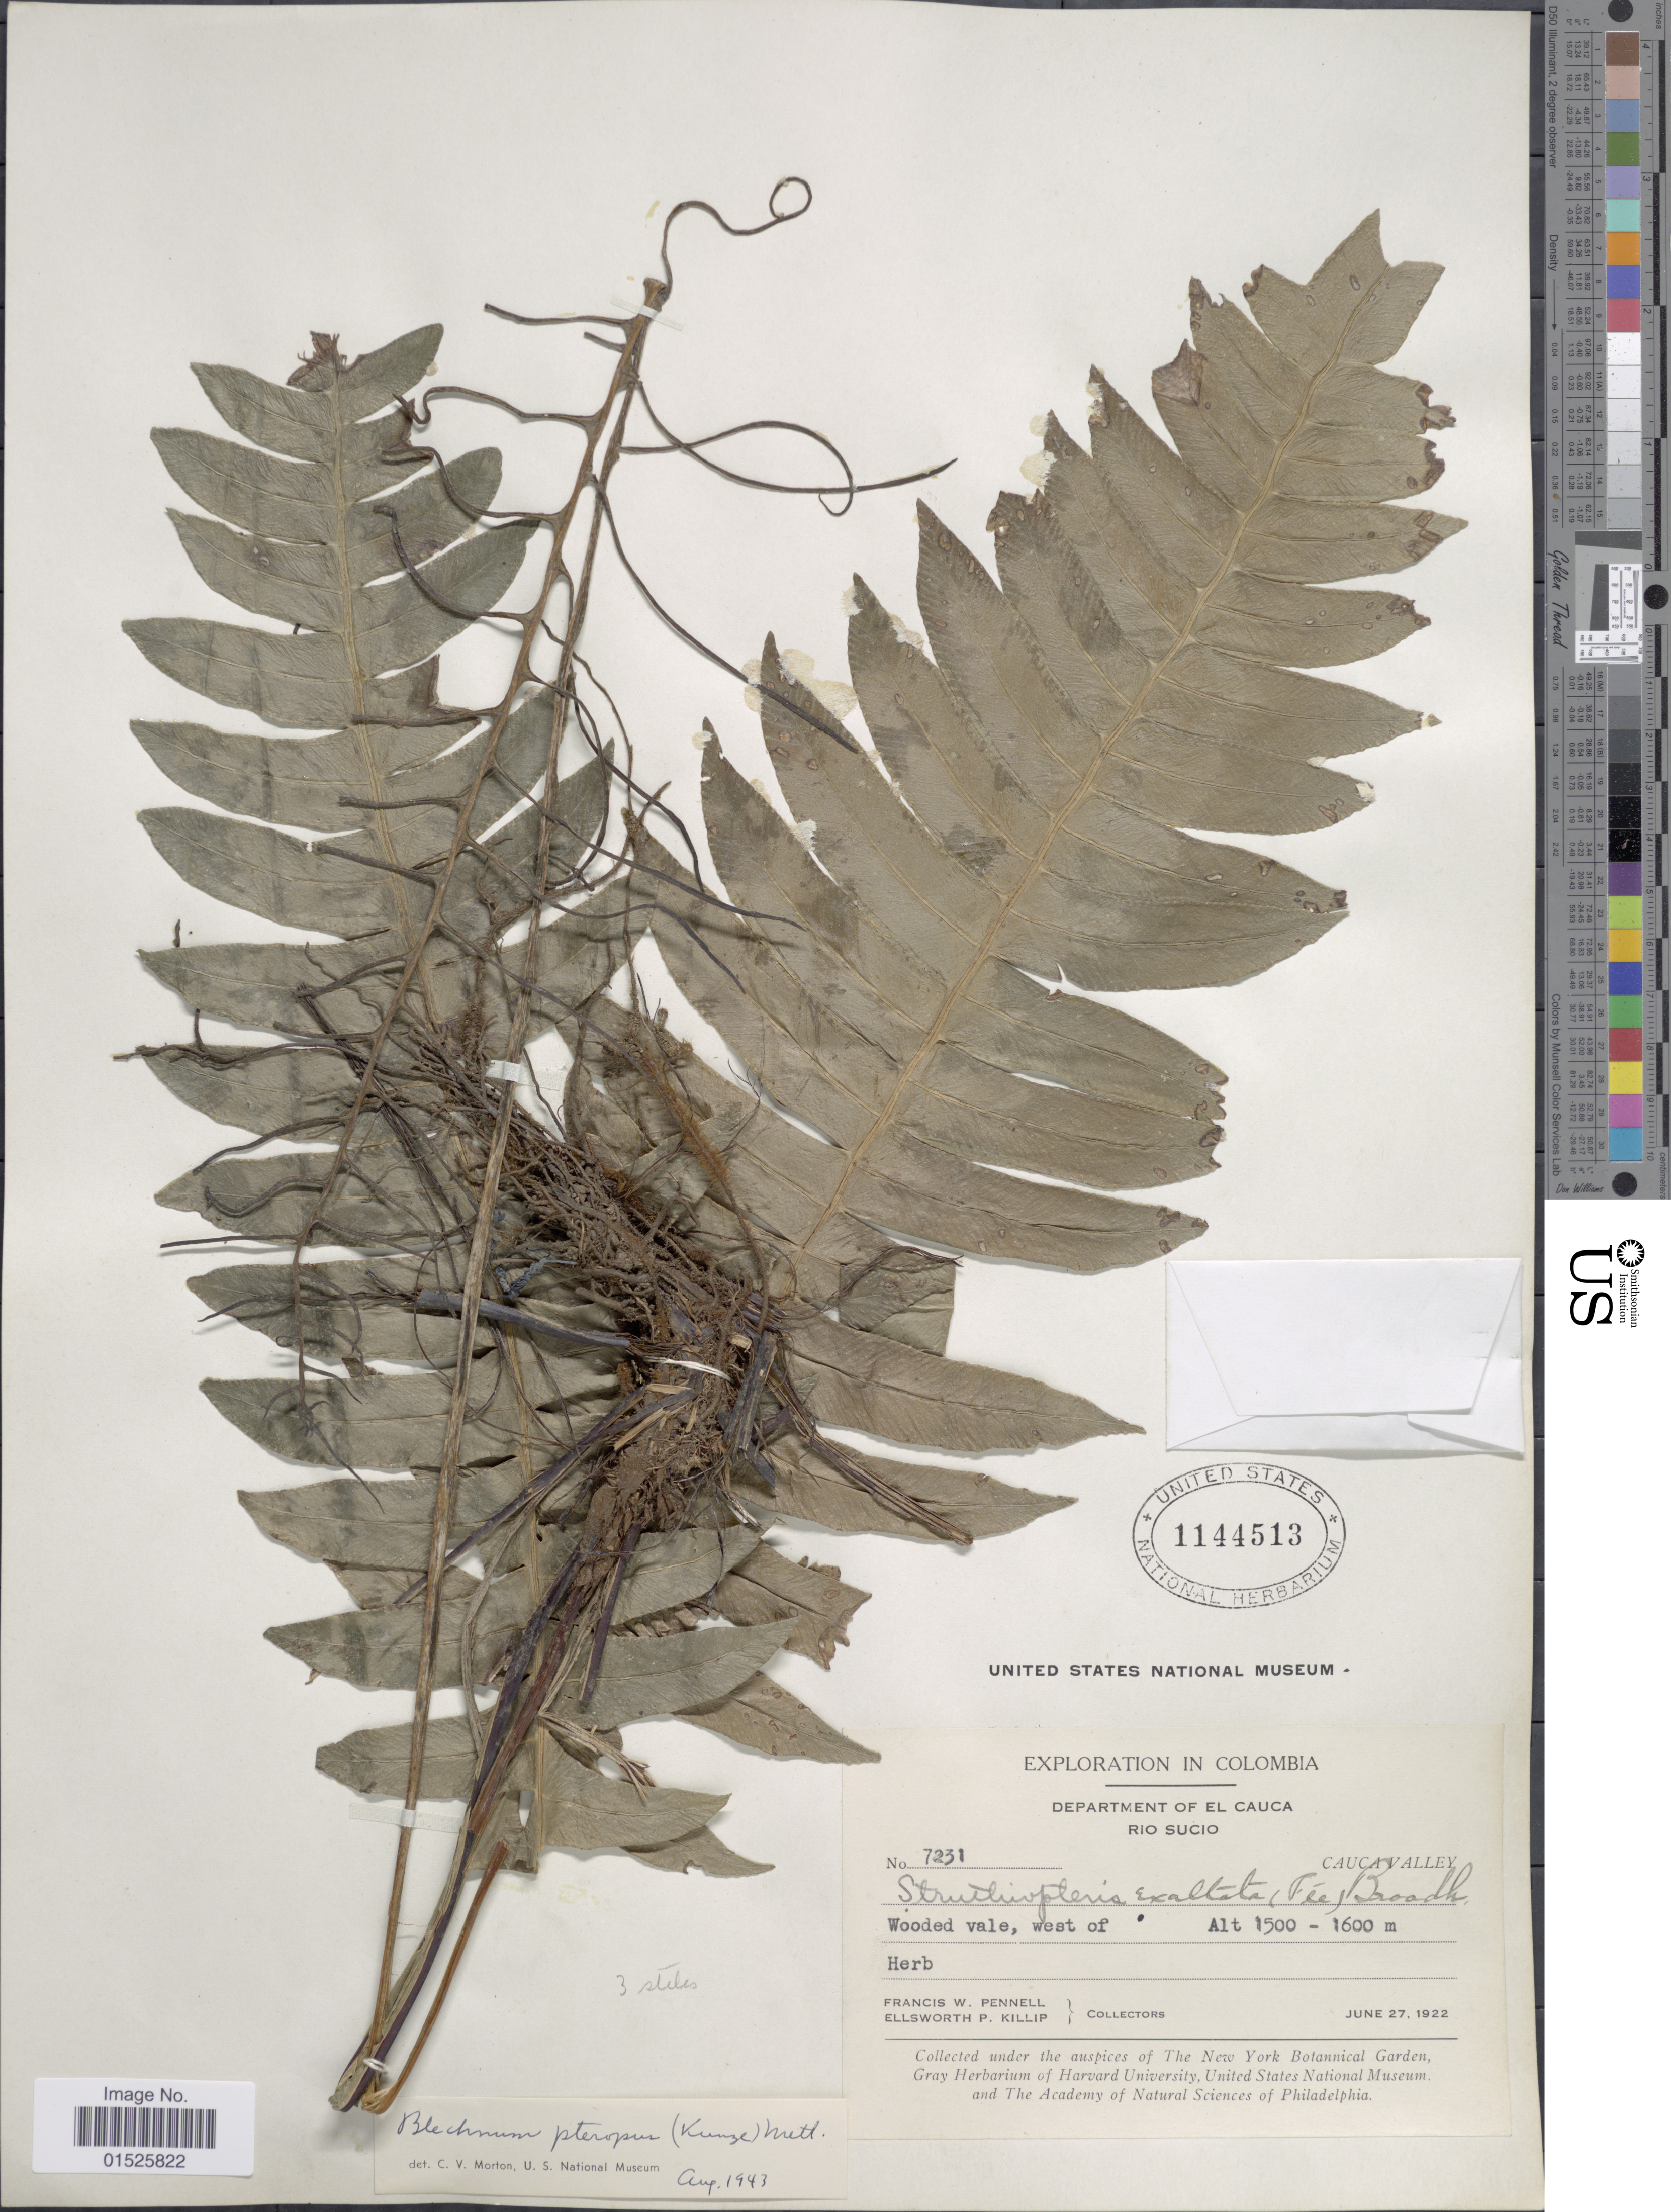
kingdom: Plantae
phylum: Tracheophyta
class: Polypodiopsida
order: Polypodiales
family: Blechnaceae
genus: Blechnum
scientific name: Blechnum divergens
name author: (Kunze) Mett.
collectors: F. W. Pennell & E. P. Killip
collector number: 7231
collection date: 1922-06-27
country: Colombia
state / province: Cauca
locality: Rio Sucia. Cauca Valley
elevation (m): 1500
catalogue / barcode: US 1144513